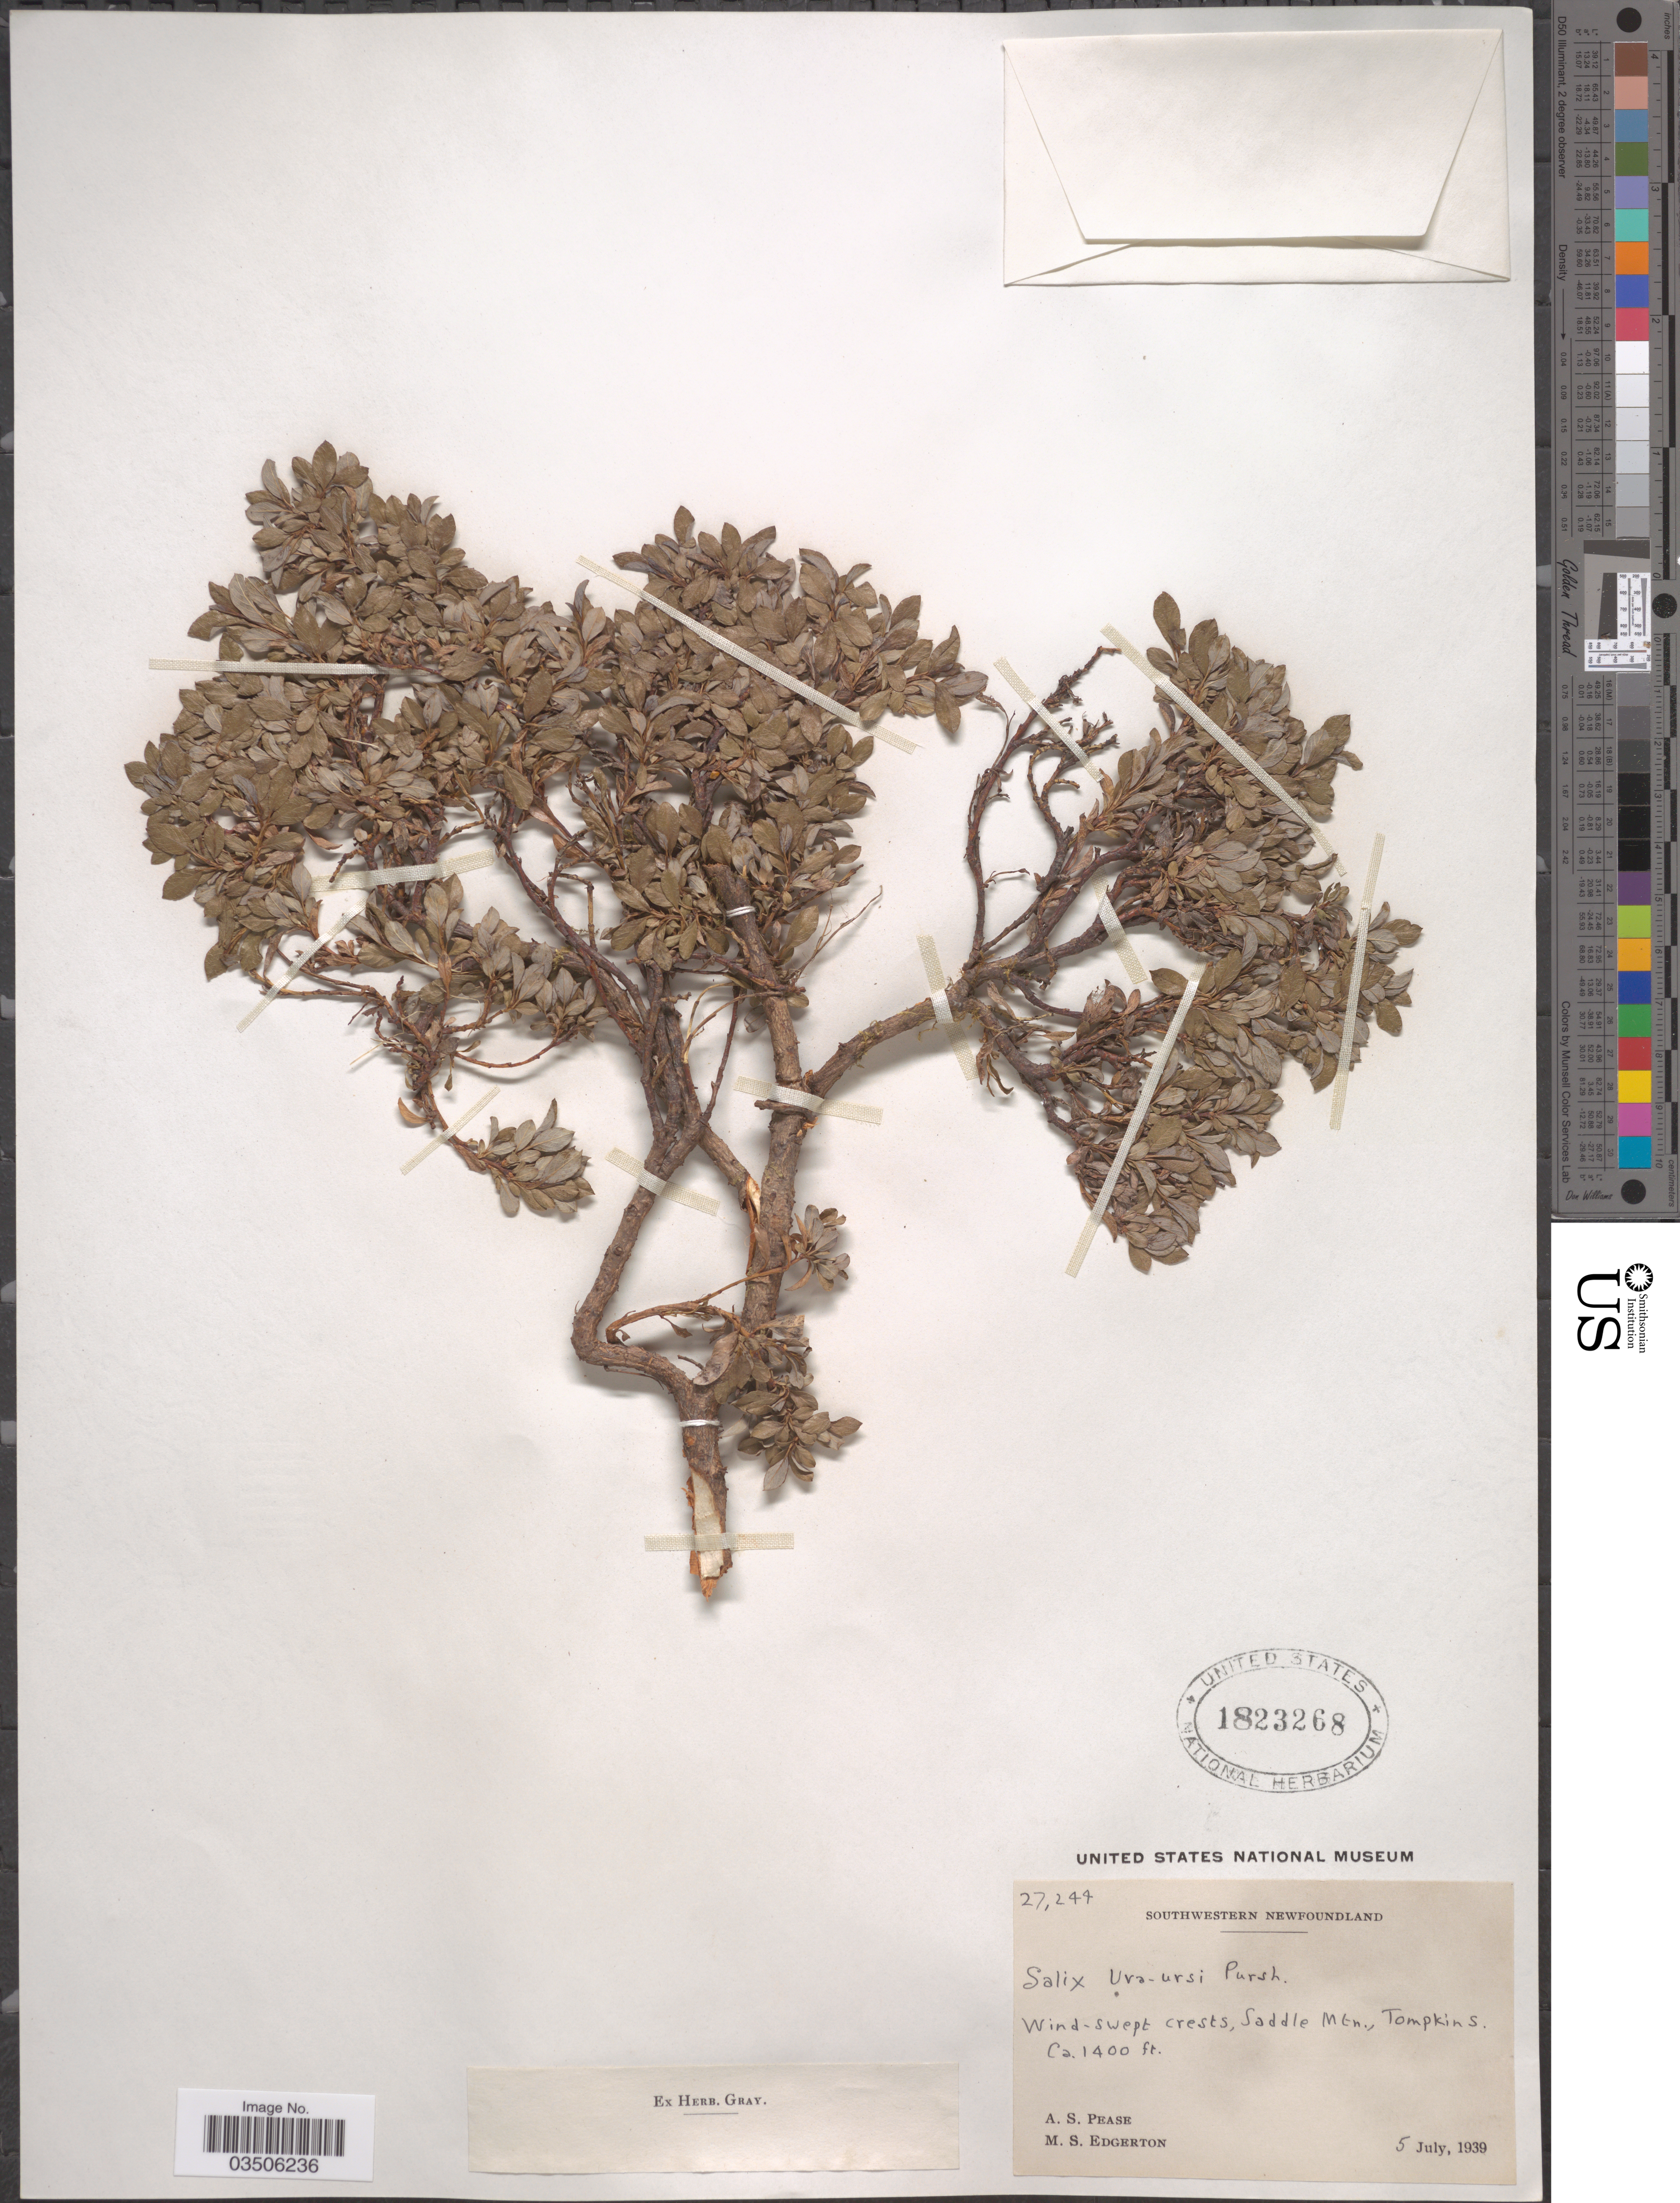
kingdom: Plantae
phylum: Tracheophyta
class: Magnoliopsida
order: Malpighiales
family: Salicaceae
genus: Salix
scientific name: Salix uva-ursi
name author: Pursh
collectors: A. S. Pease & M. Edgerton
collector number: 27244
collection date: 1939-07-05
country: Canada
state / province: Newfoundland and Labrador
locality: Southwestern Newfoundland. Saddle Mtn., Tompkins.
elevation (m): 427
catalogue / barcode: US 1823268